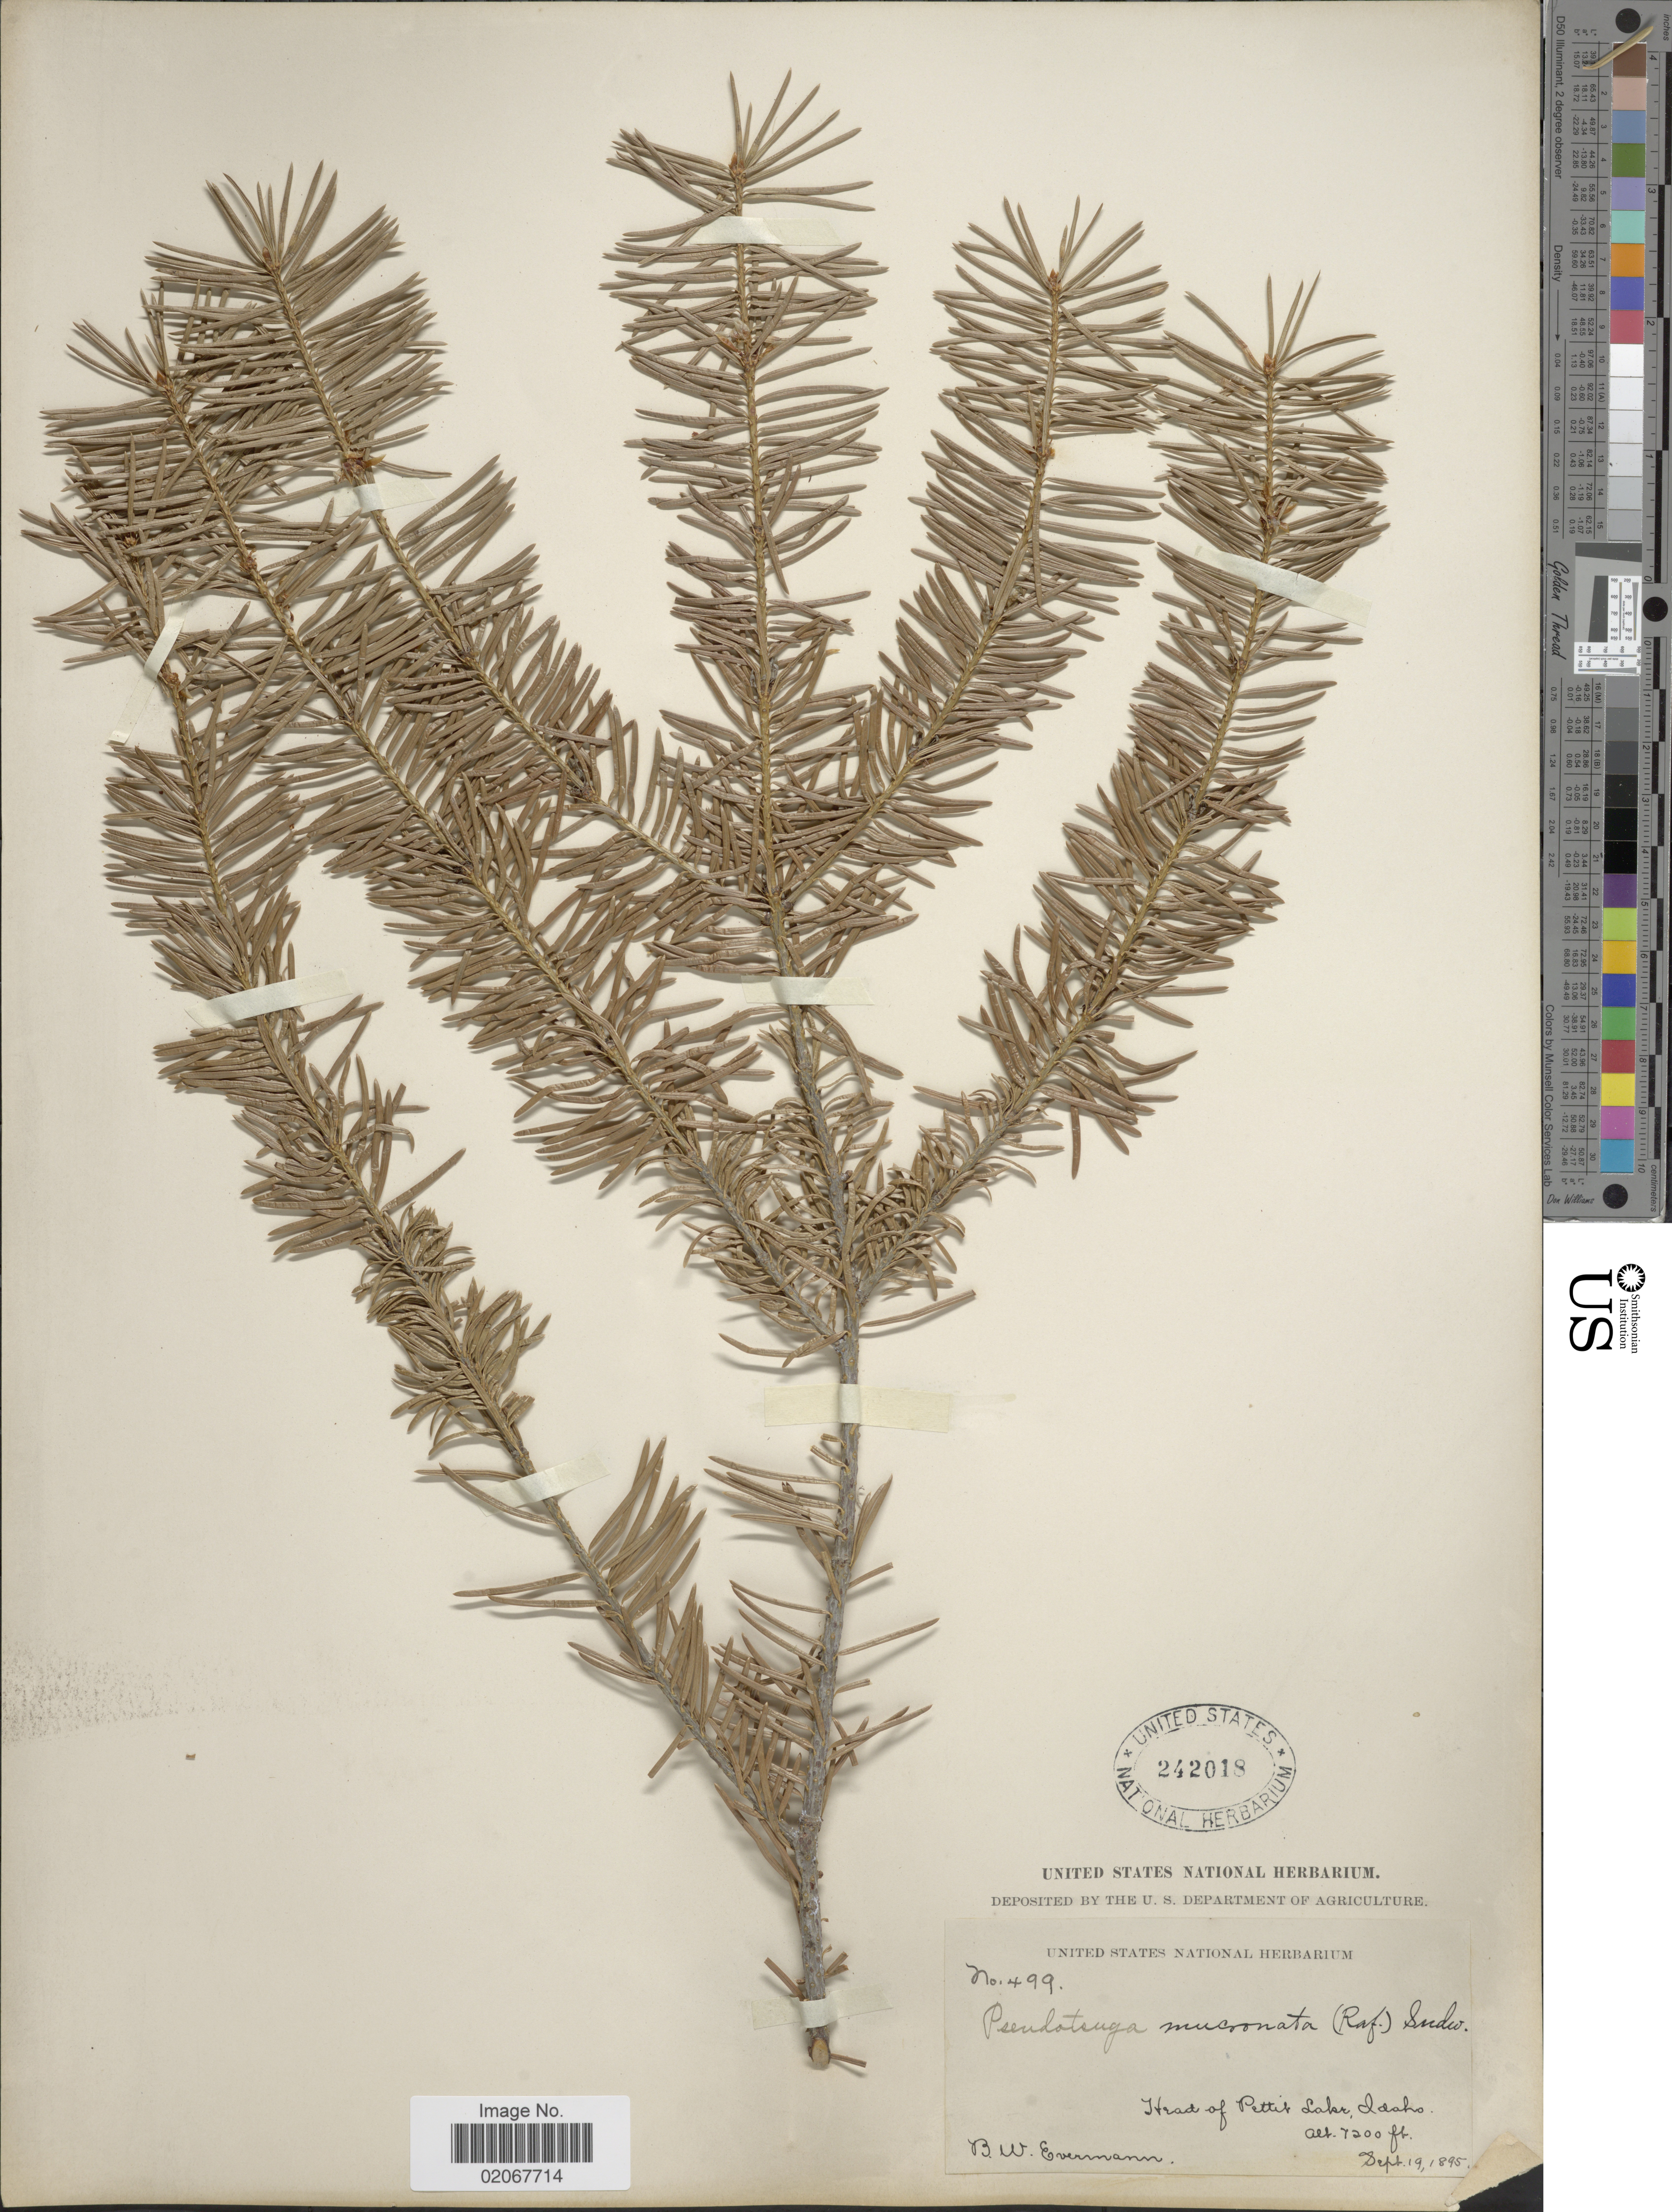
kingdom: Plantae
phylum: Tracheophyta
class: Pinopsida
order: Pinales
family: Pinaceae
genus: Pseudotsuga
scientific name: Pseudotsuga menziesii var. glauca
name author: (Beissn.) Franco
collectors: B. W. Evermann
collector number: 499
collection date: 1895-09-19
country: United States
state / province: Idaho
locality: Head of Pettit Lake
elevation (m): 2195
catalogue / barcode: US 242018